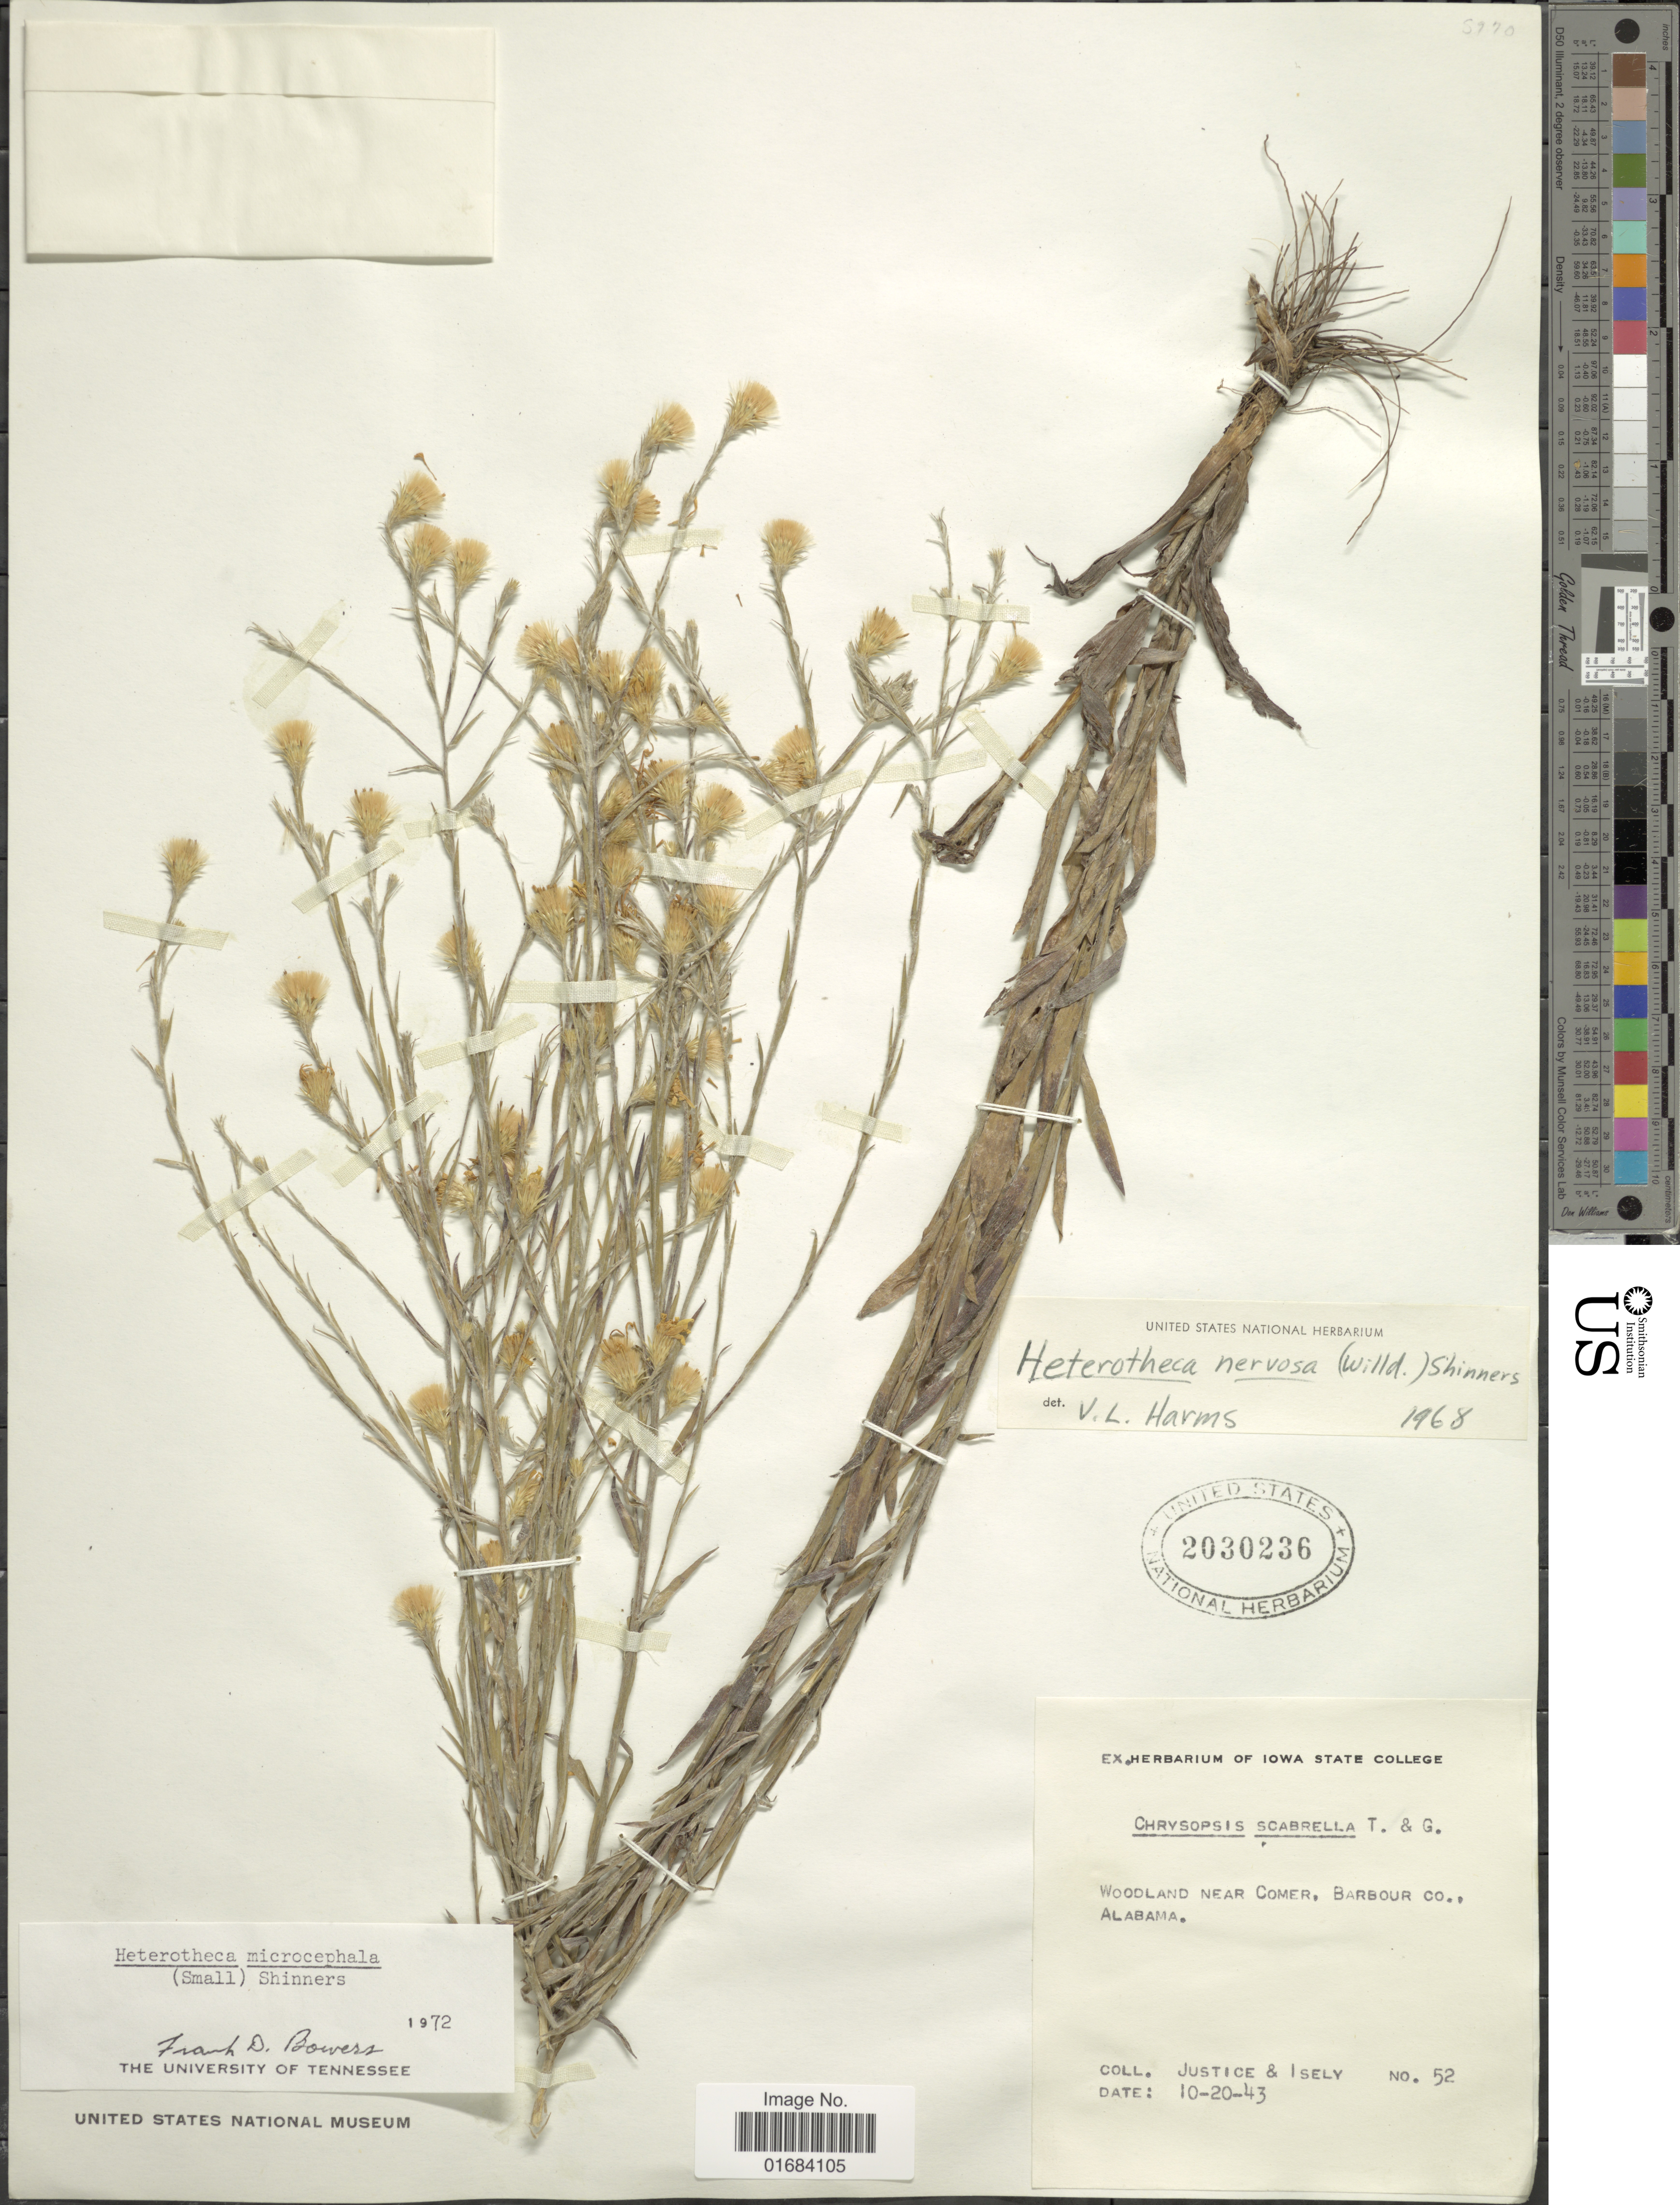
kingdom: Plantae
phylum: Tracheophyta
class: Magnoliopsida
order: Asterales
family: Asteraceae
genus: Pityopsis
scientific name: Pityopsis microcephala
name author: Small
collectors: Justice & Isely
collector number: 52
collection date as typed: Transcribed d/m/y: 20/10/43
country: United States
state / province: Alabama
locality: Woodland near Comer, Barbour Co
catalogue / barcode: US 2030236